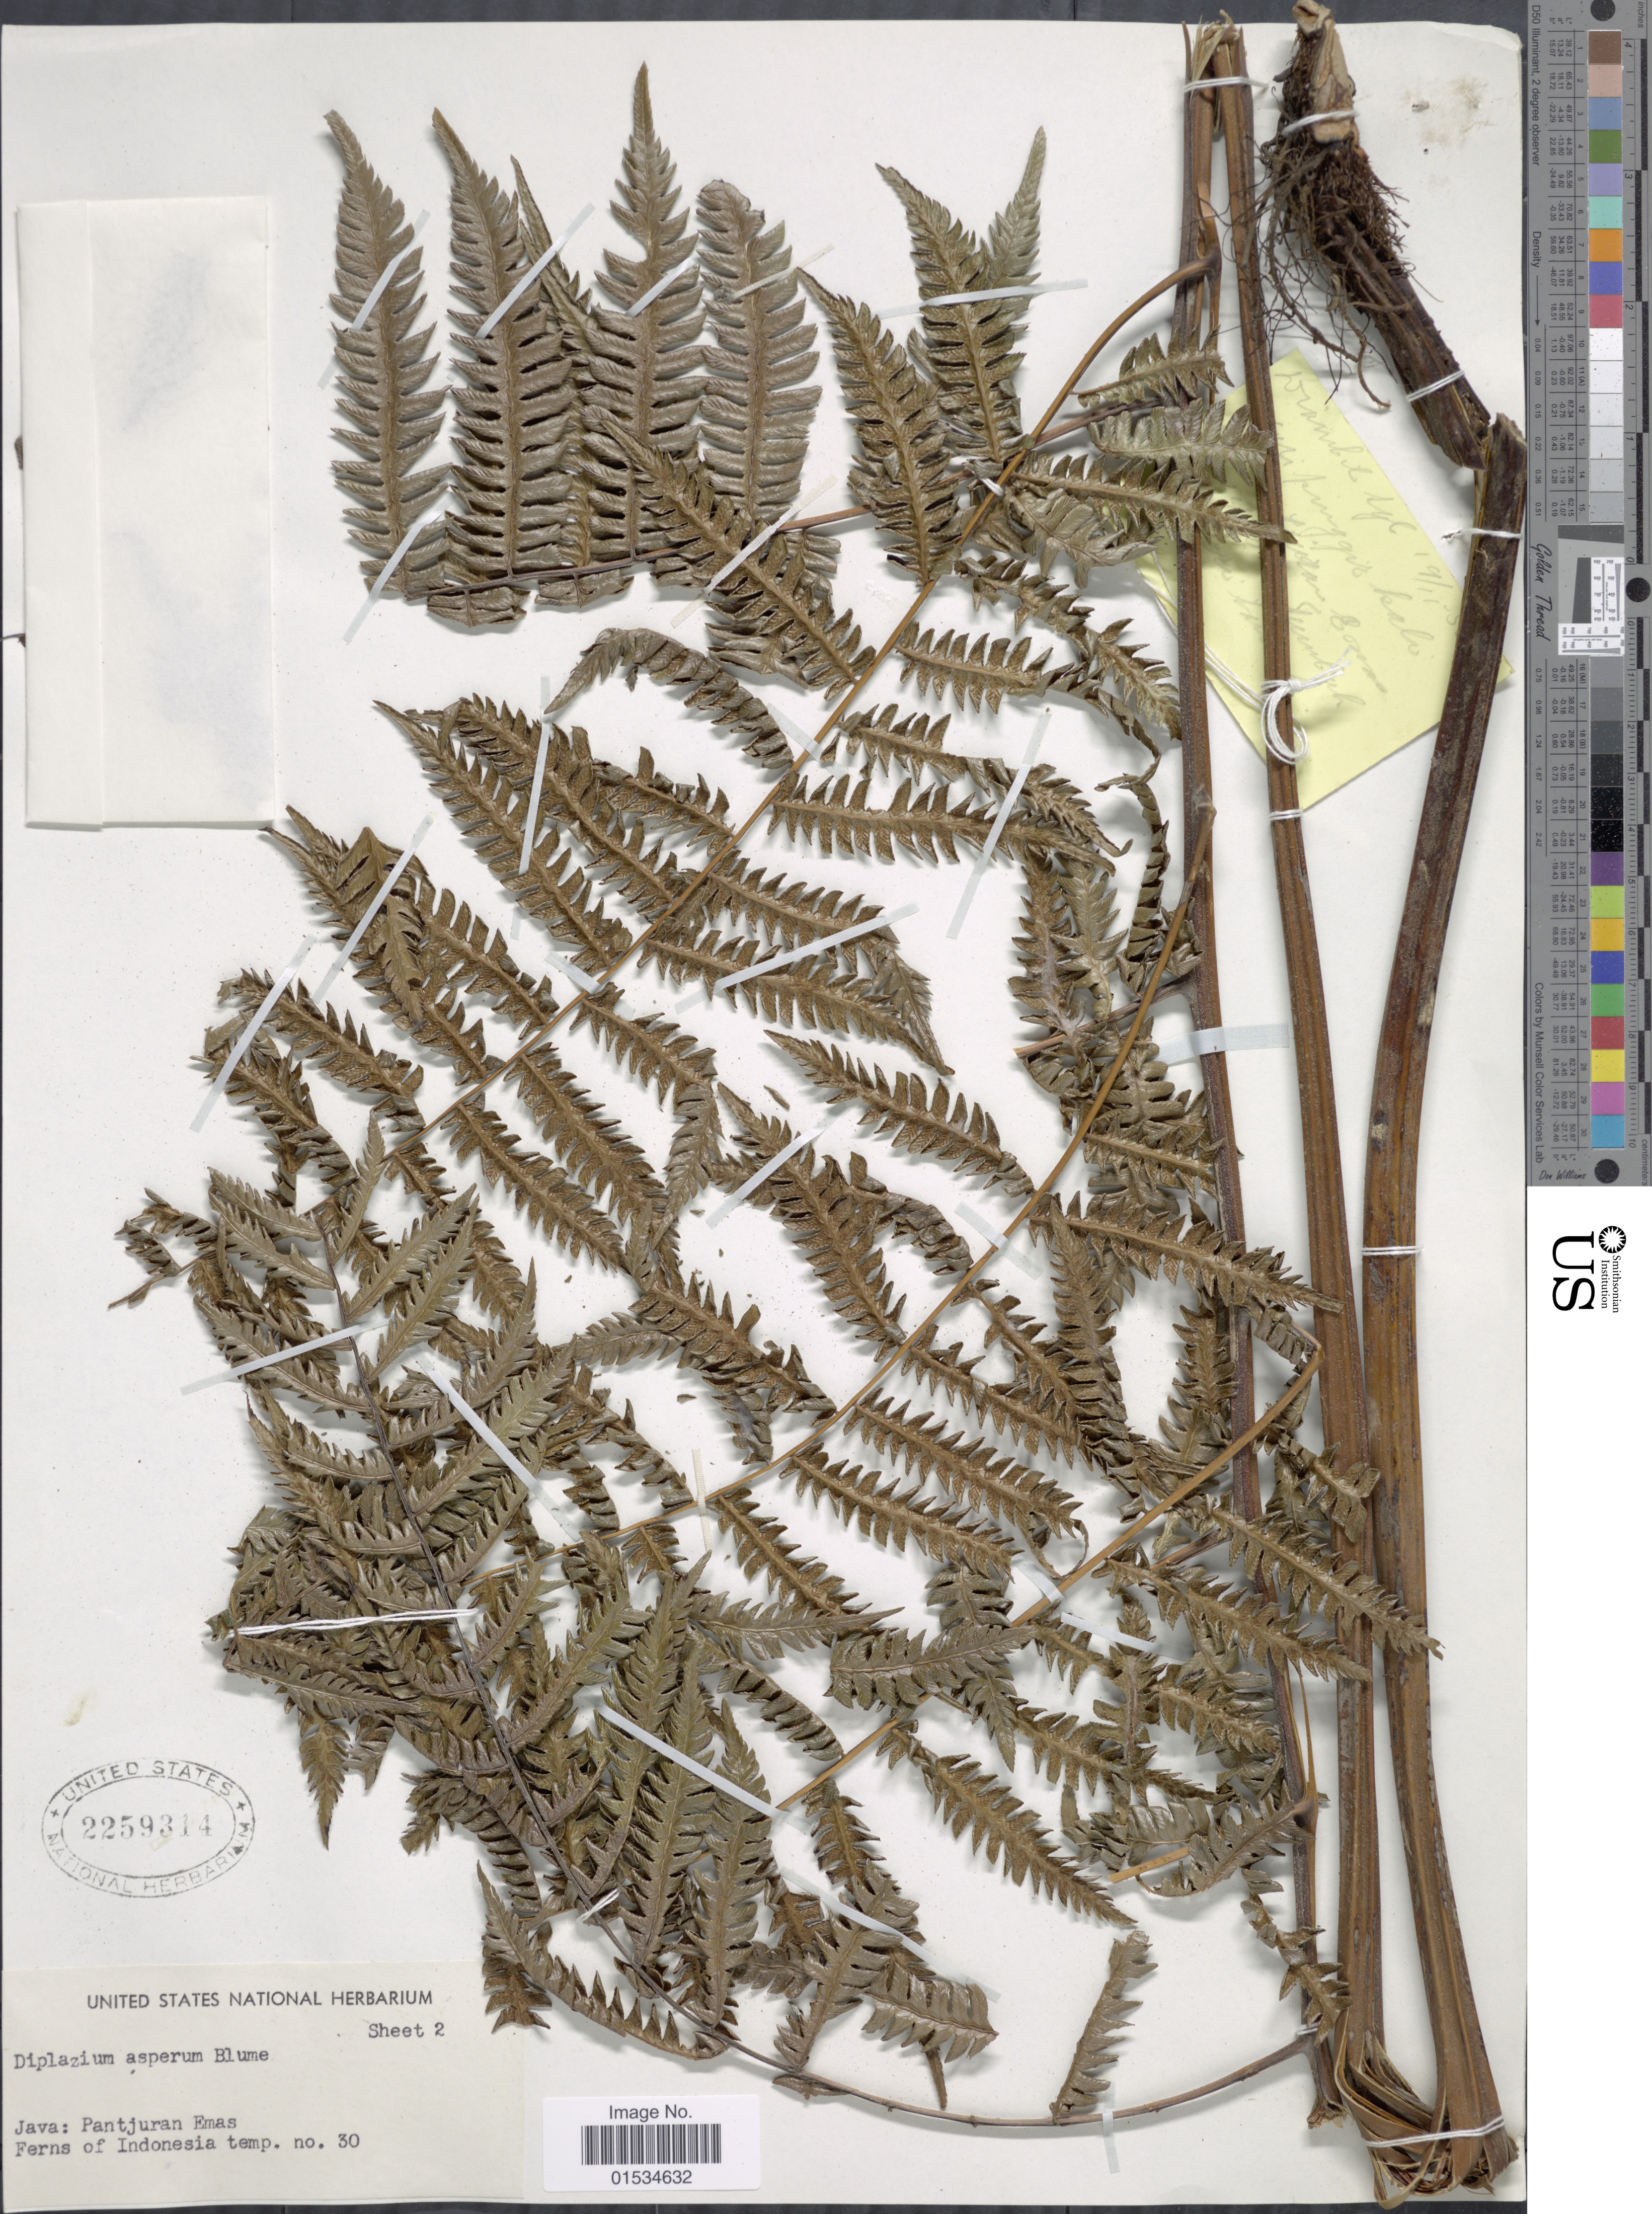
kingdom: Plantae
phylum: Tracheophyta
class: Polypodiopsida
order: Polypodiales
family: Athyriaceae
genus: Diplazium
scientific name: Diplazium asperum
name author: Blume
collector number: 30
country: Indonesia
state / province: Java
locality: Pantjuran Emas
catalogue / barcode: US 2259314